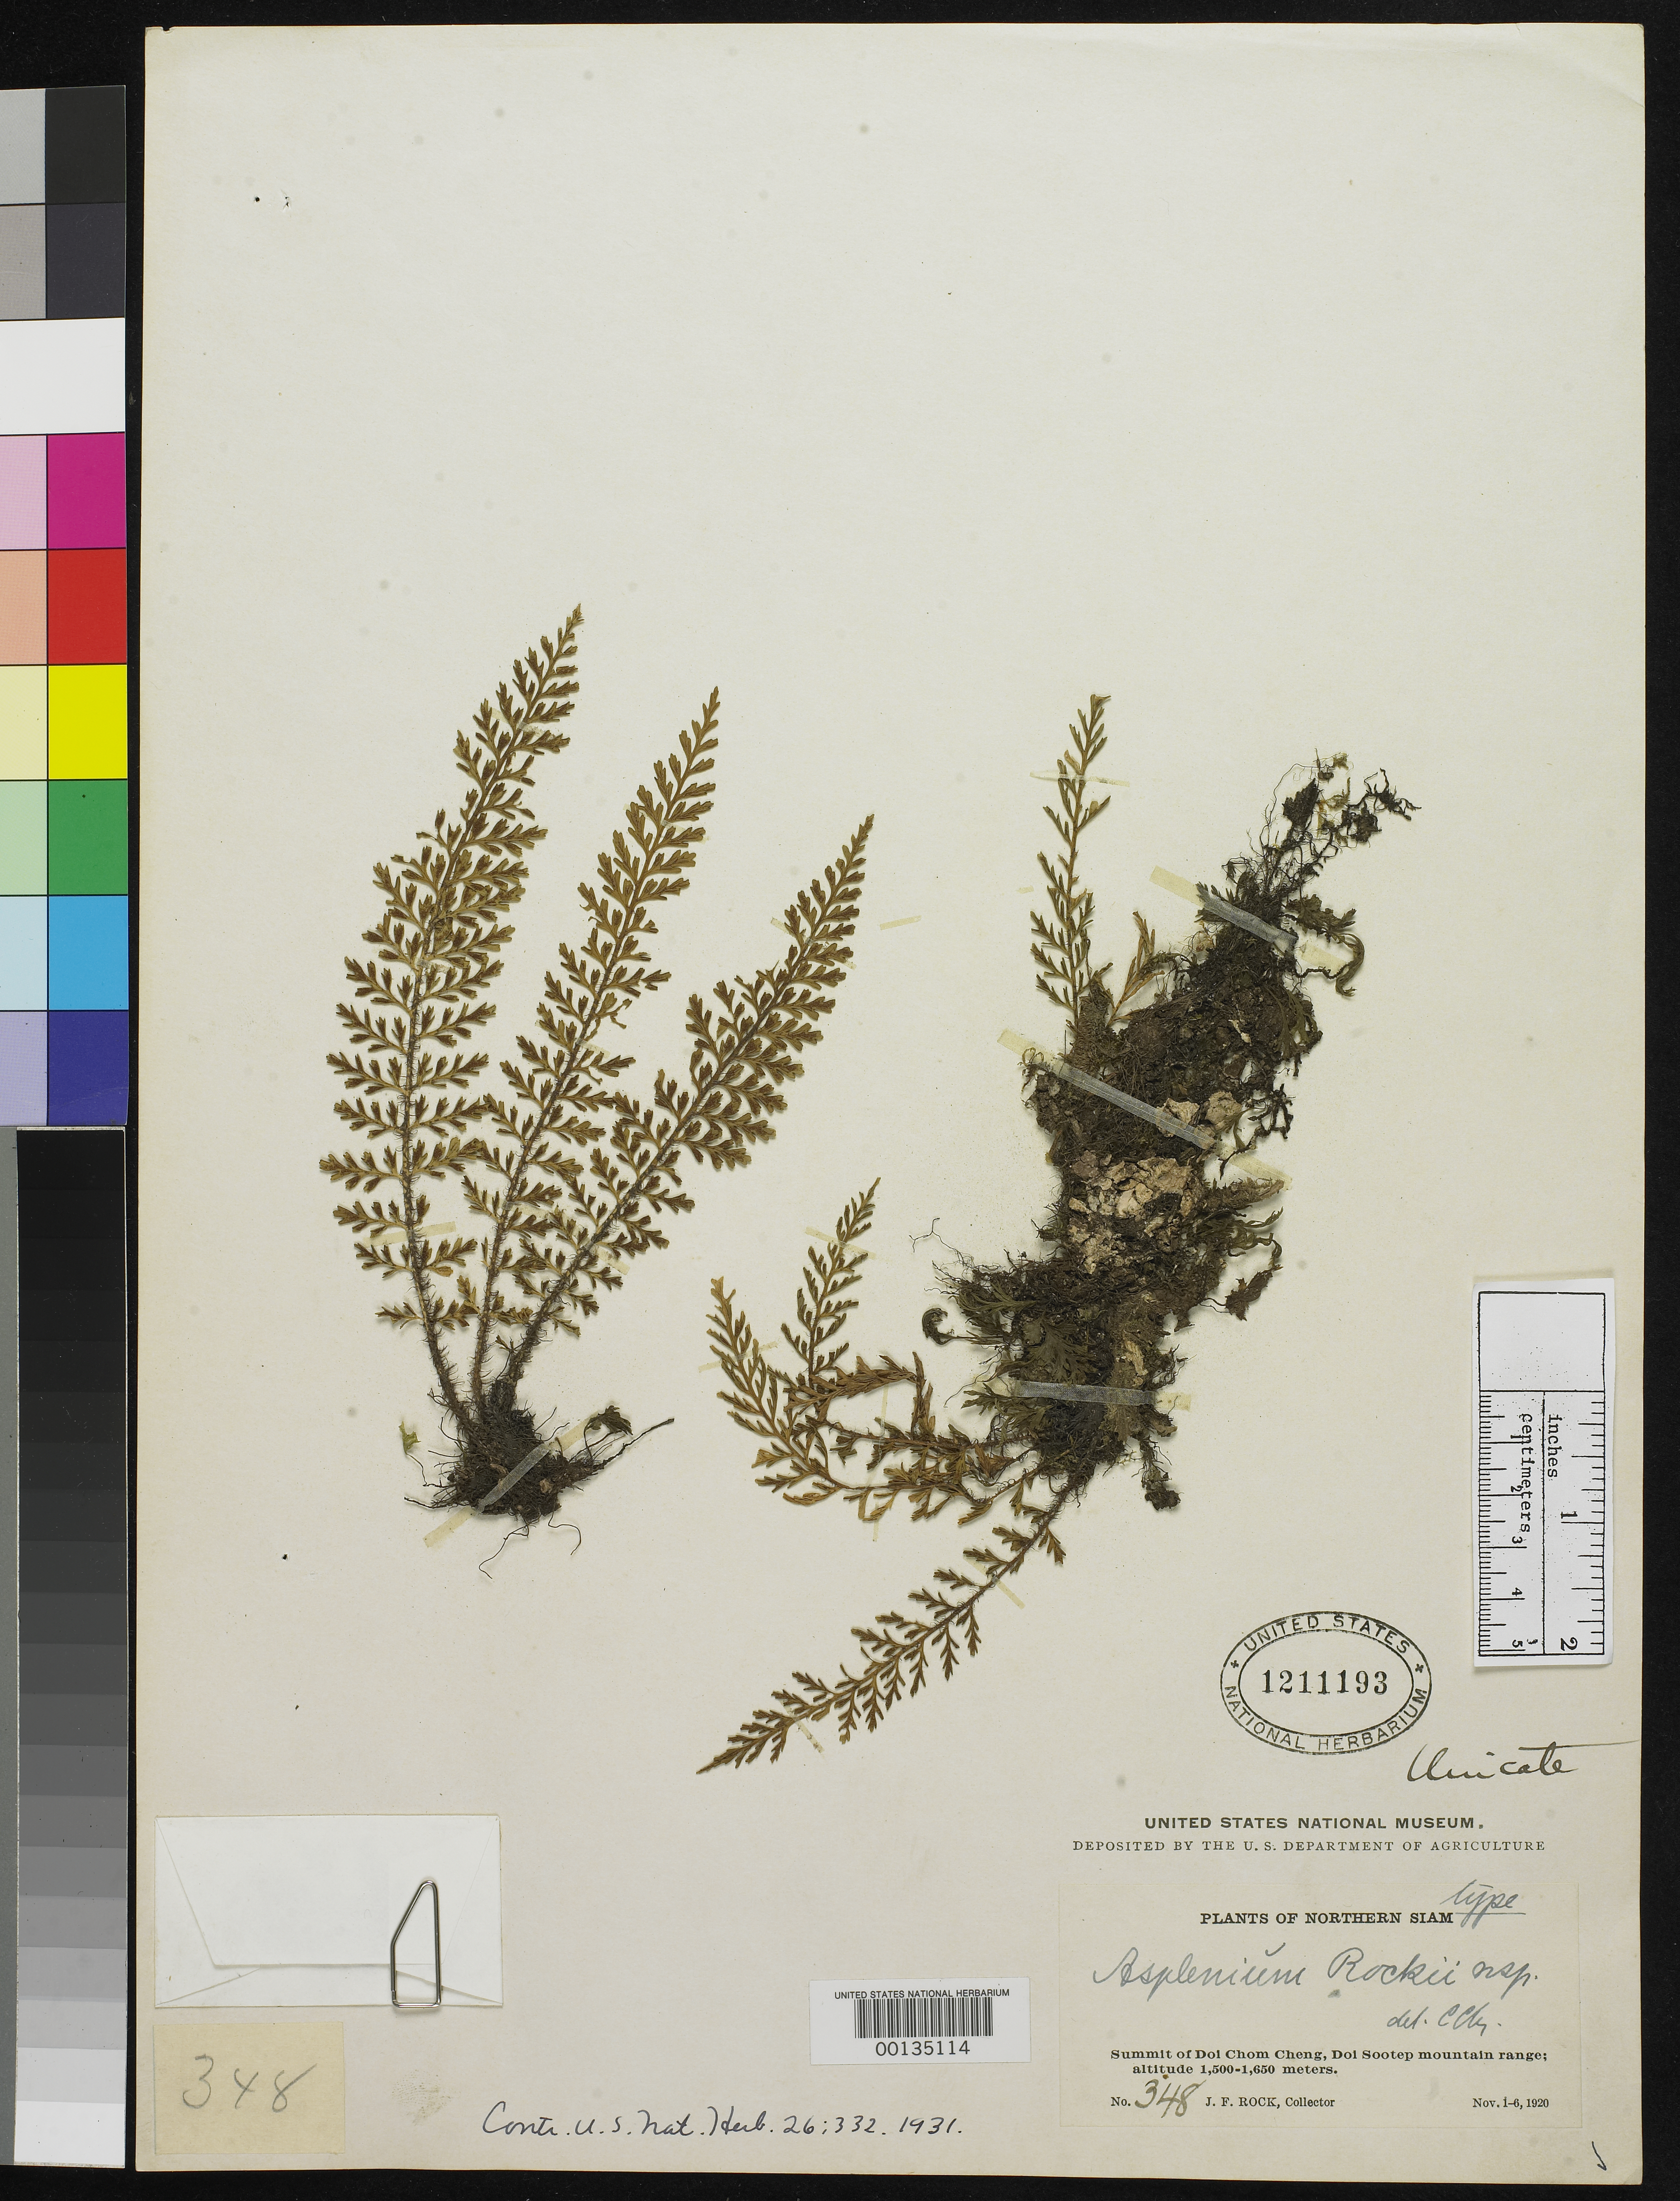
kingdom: Plantae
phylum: Tracheophyta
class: Polypodiopsida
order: Polypodiales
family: Aspleniaceae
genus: Asplenium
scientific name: Asplenium rockii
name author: C. Chr.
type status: Holotype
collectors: J. F. Rock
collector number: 348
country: Thailand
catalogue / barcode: US 1211193